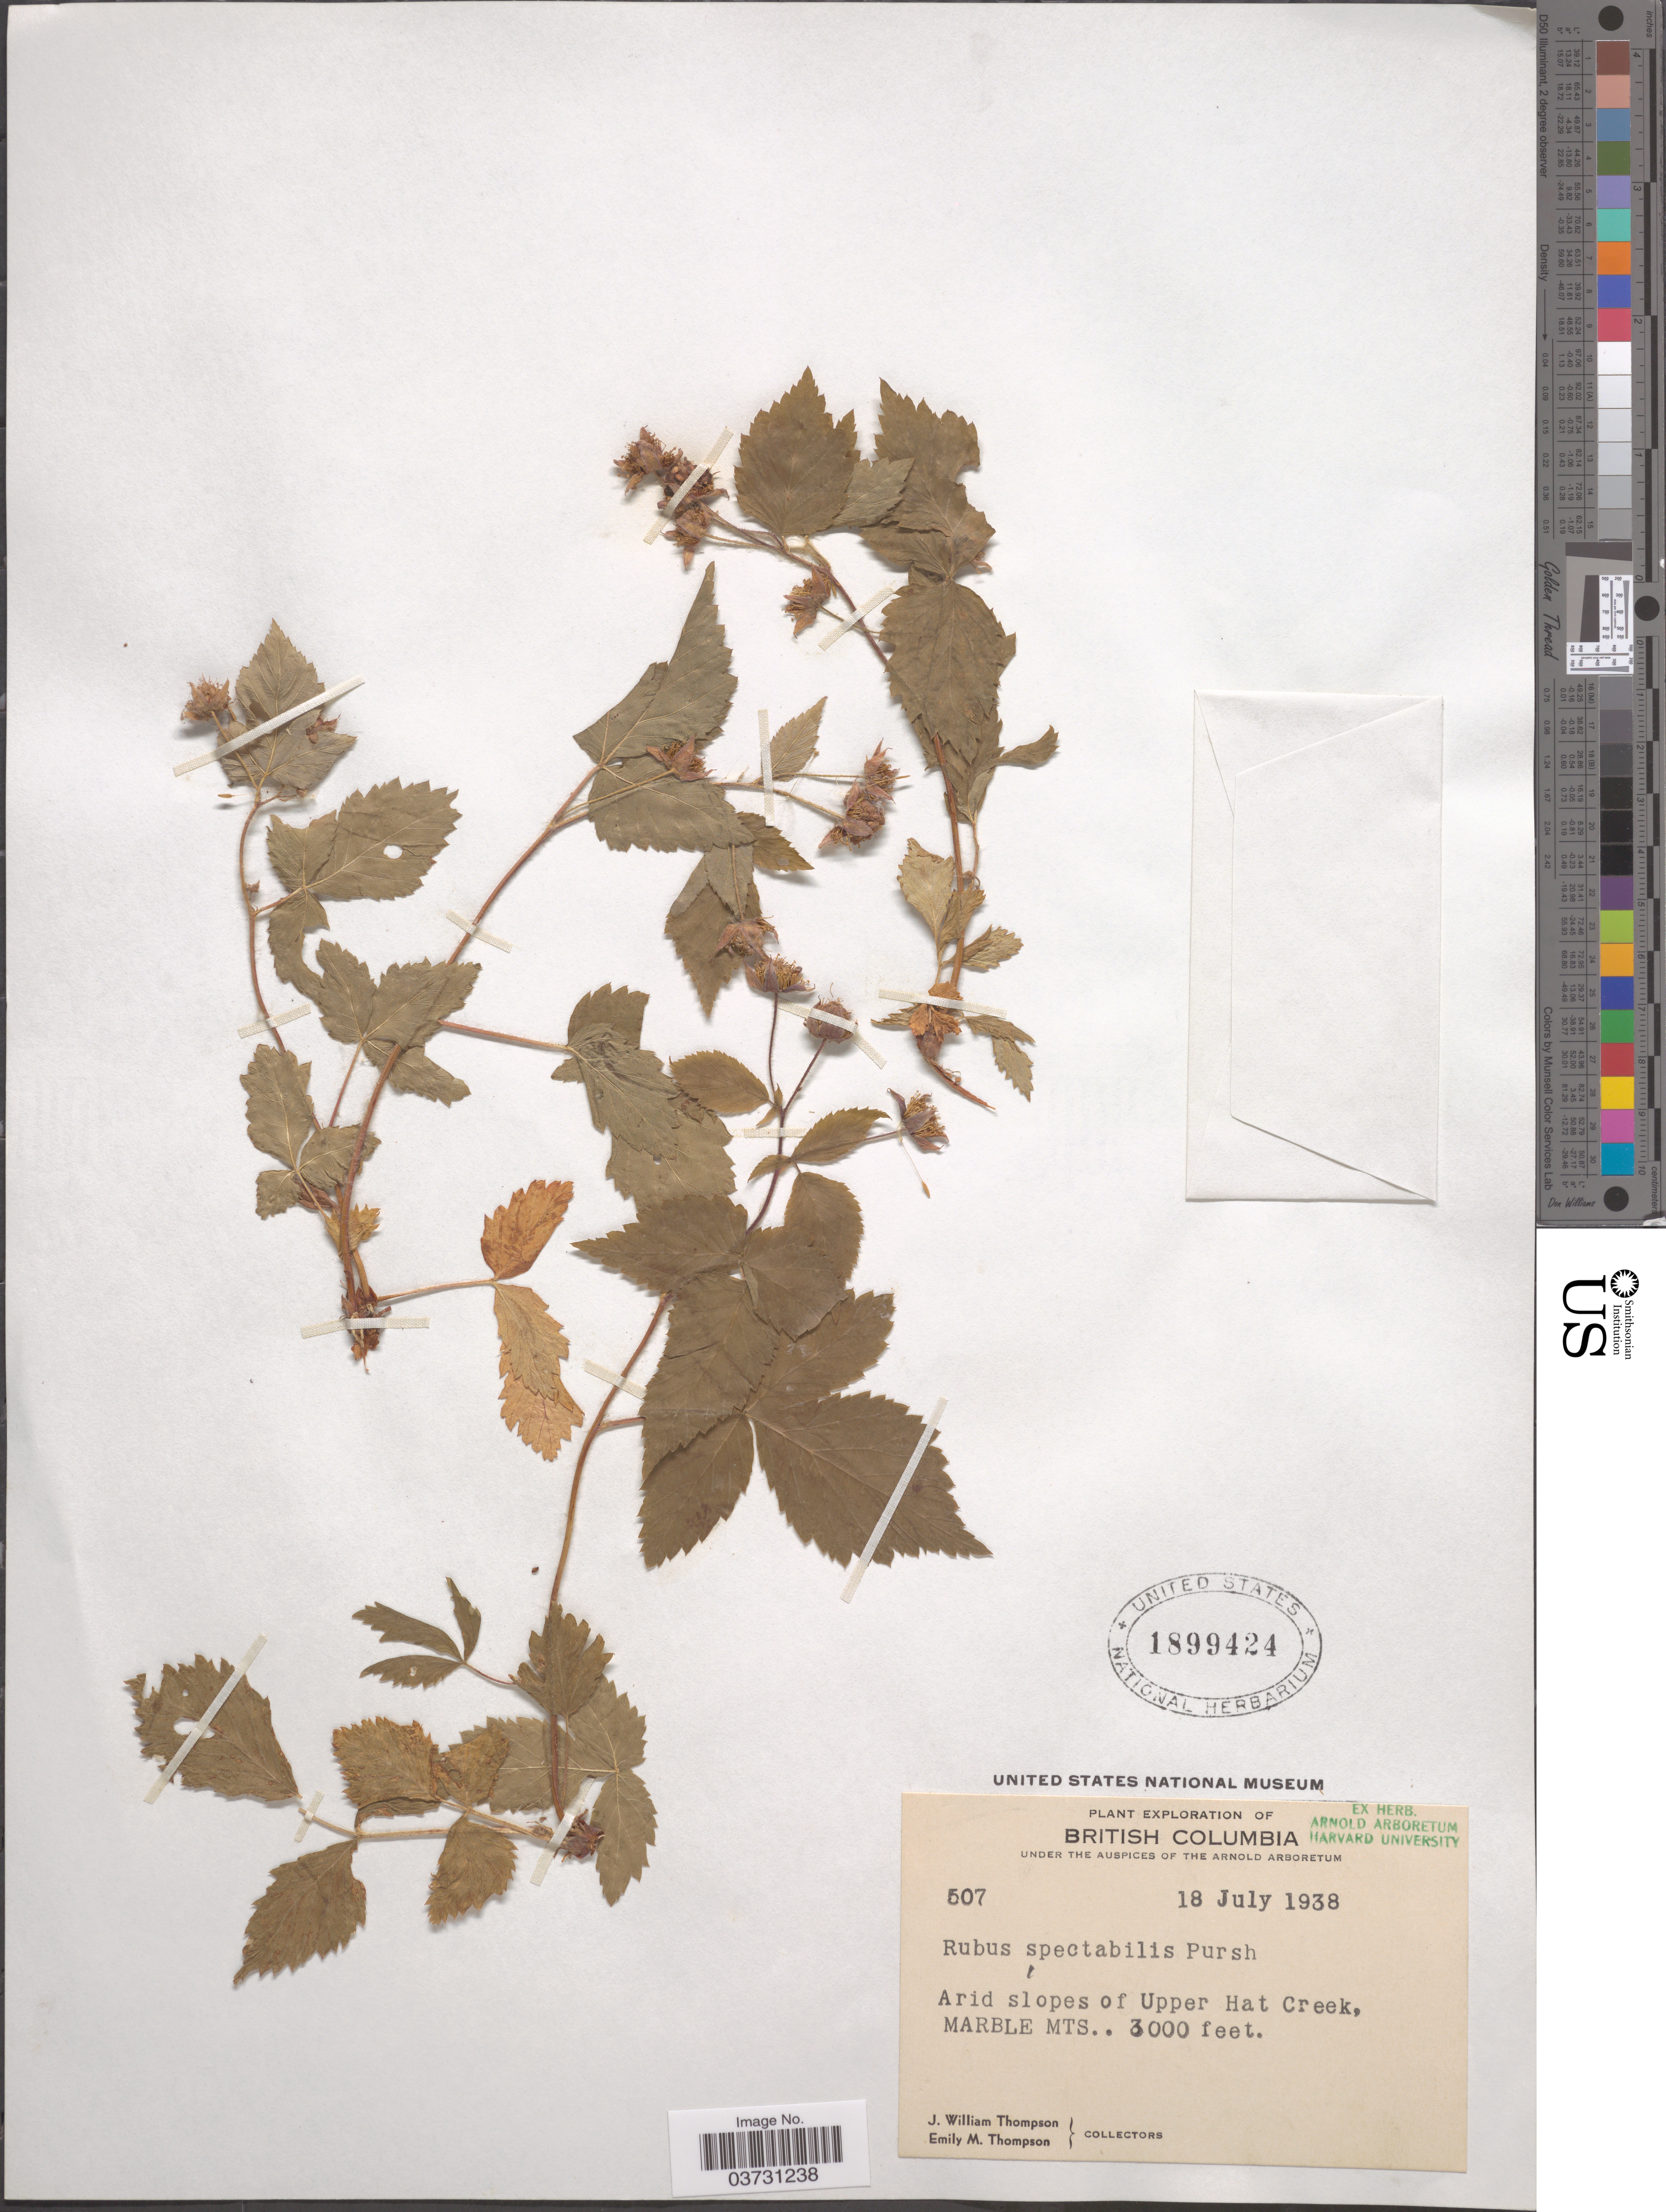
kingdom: Plantae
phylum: Tracheophyta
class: Magnoliopsida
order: Rosales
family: Rosaceae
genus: Rubus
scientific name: Rubus spectabilis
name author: Pursh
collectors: J. W. Thompson & E. M. Thompson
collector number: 507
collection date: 1938-07-18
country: Canada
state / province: British Columbia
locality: Arid slopes of Upper Hat Creek, Marble Mts.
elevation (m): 914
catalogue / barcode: US 1899424